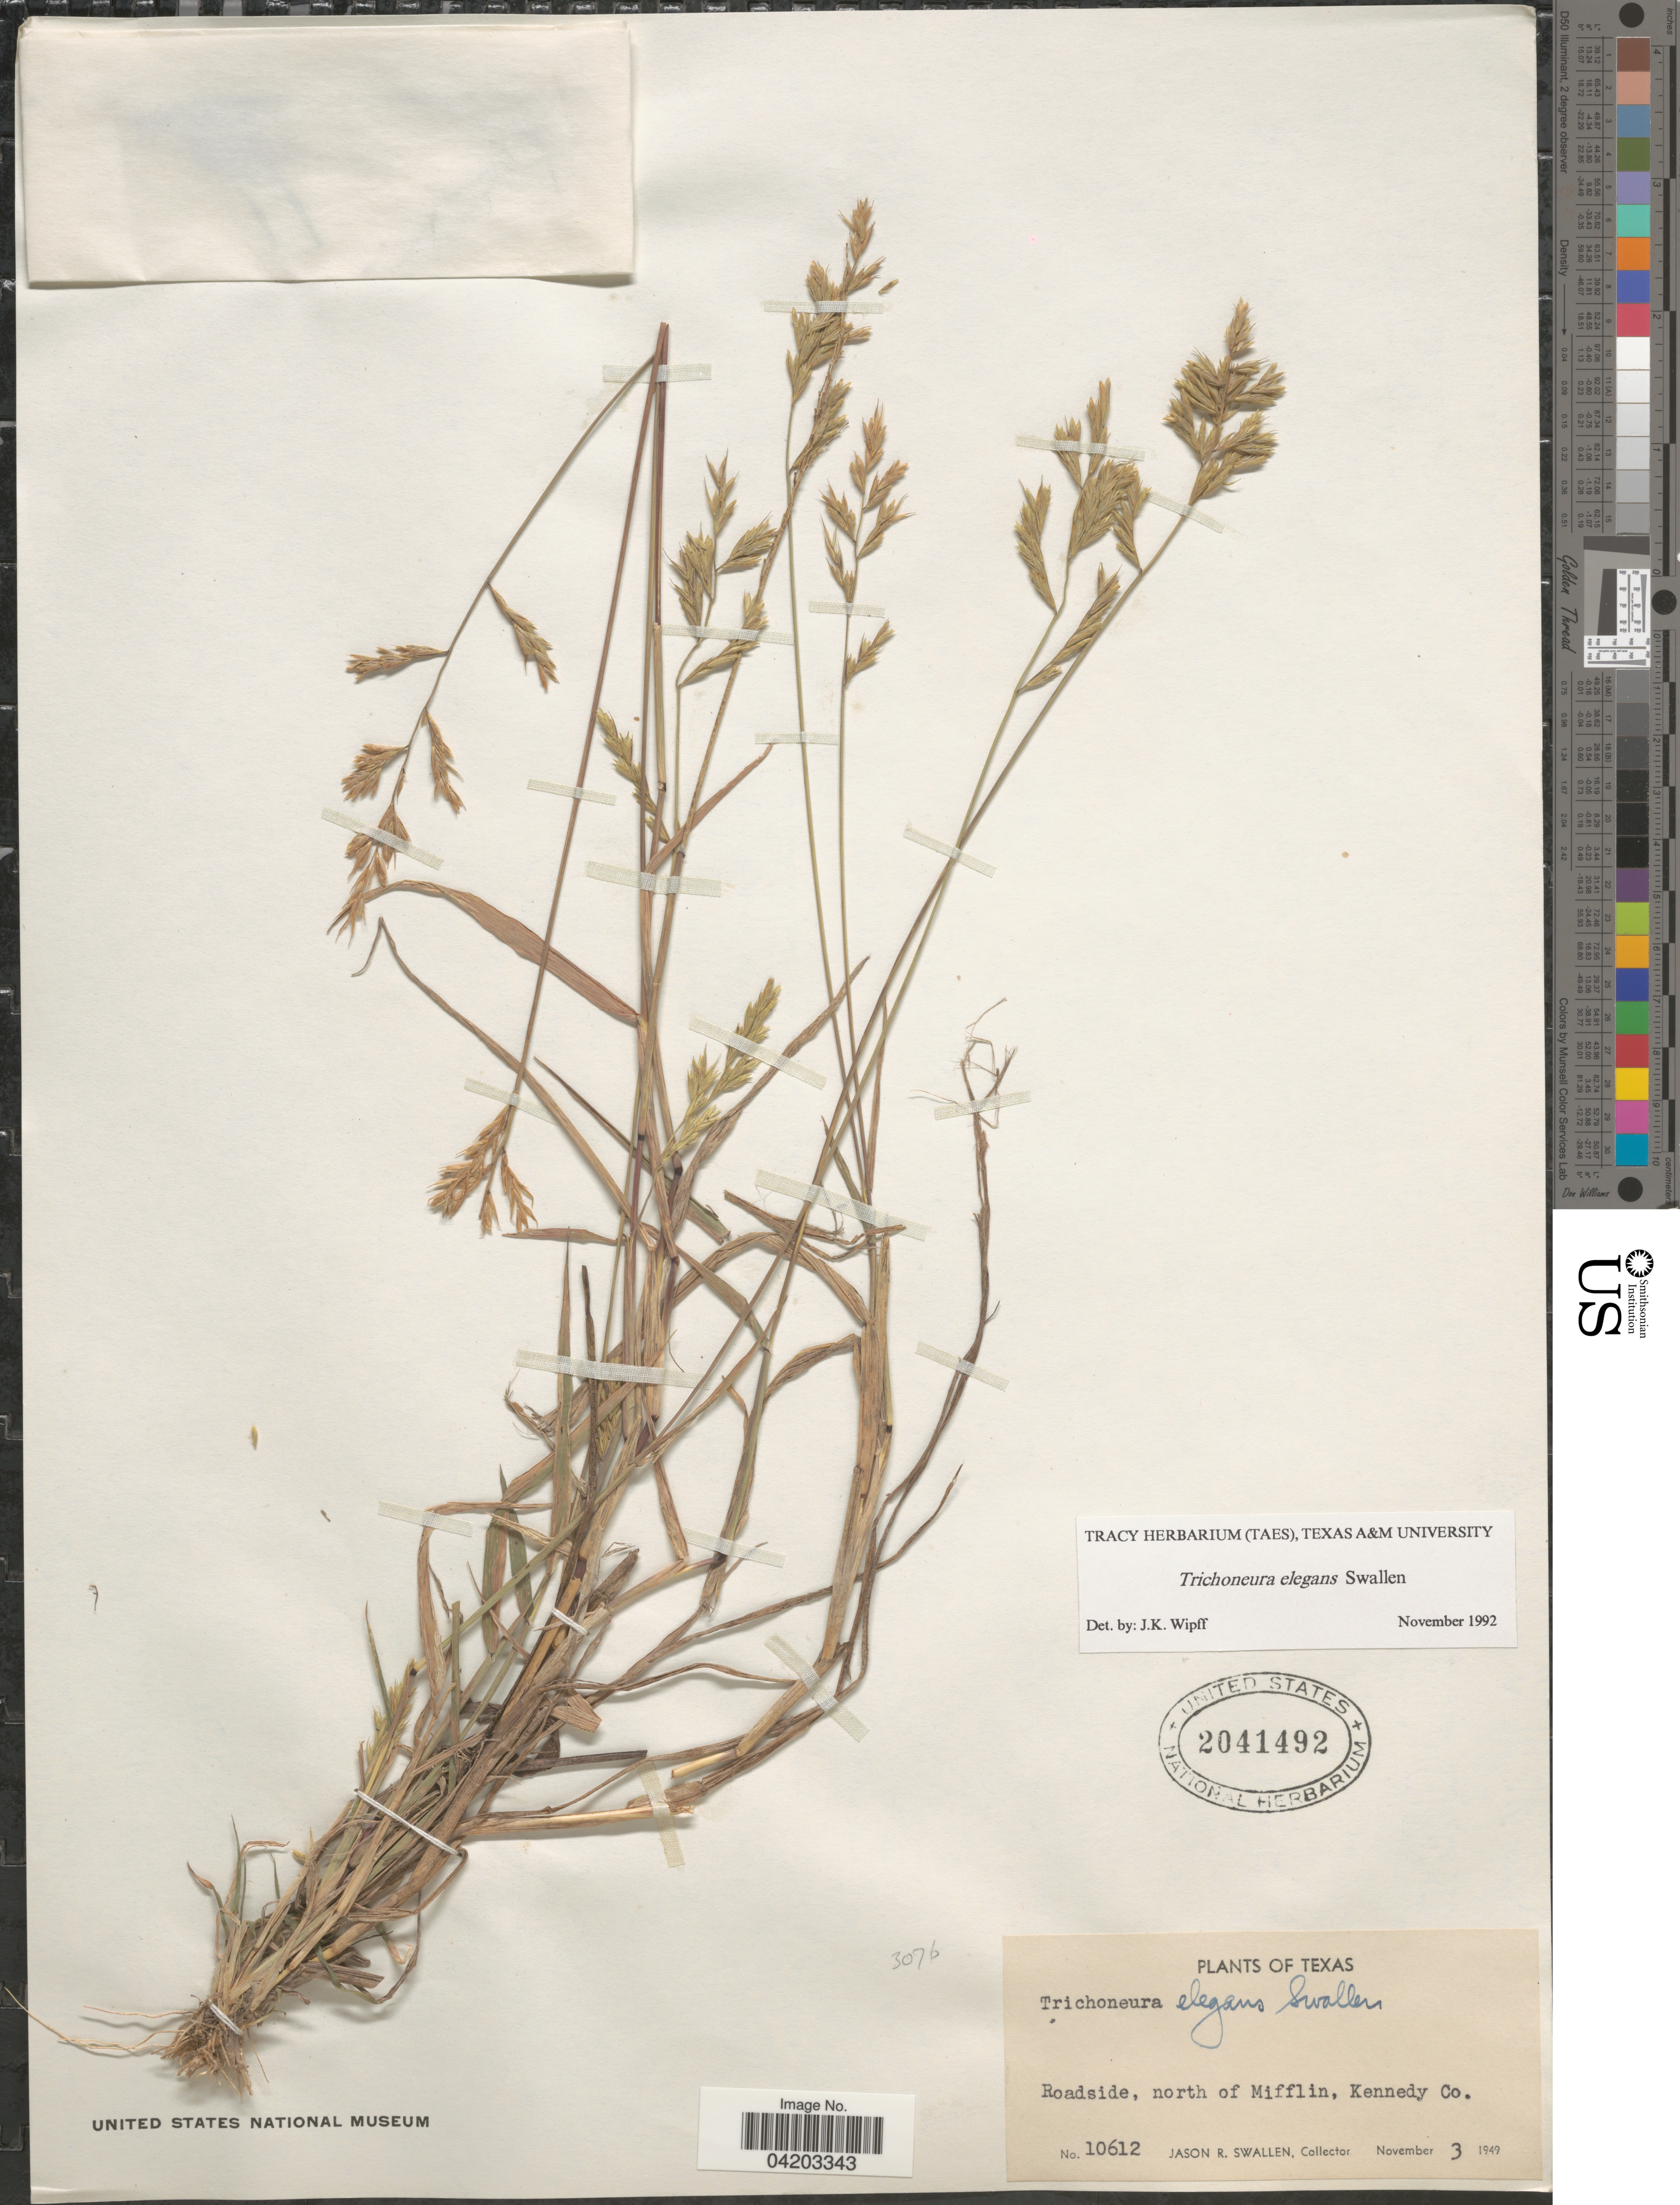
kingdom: Plantae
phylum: Tracheophyta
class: Liliopsida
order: Poales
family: Poaceae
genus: Trichoneura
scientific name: Trichoneura elegans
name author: Swallen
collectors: J. R. Swallen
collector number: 10612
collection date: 1949-11-03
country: United States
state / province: Texas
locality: Roadside, north of Mifflin, Kennedy Co.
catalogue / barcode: US 2041492